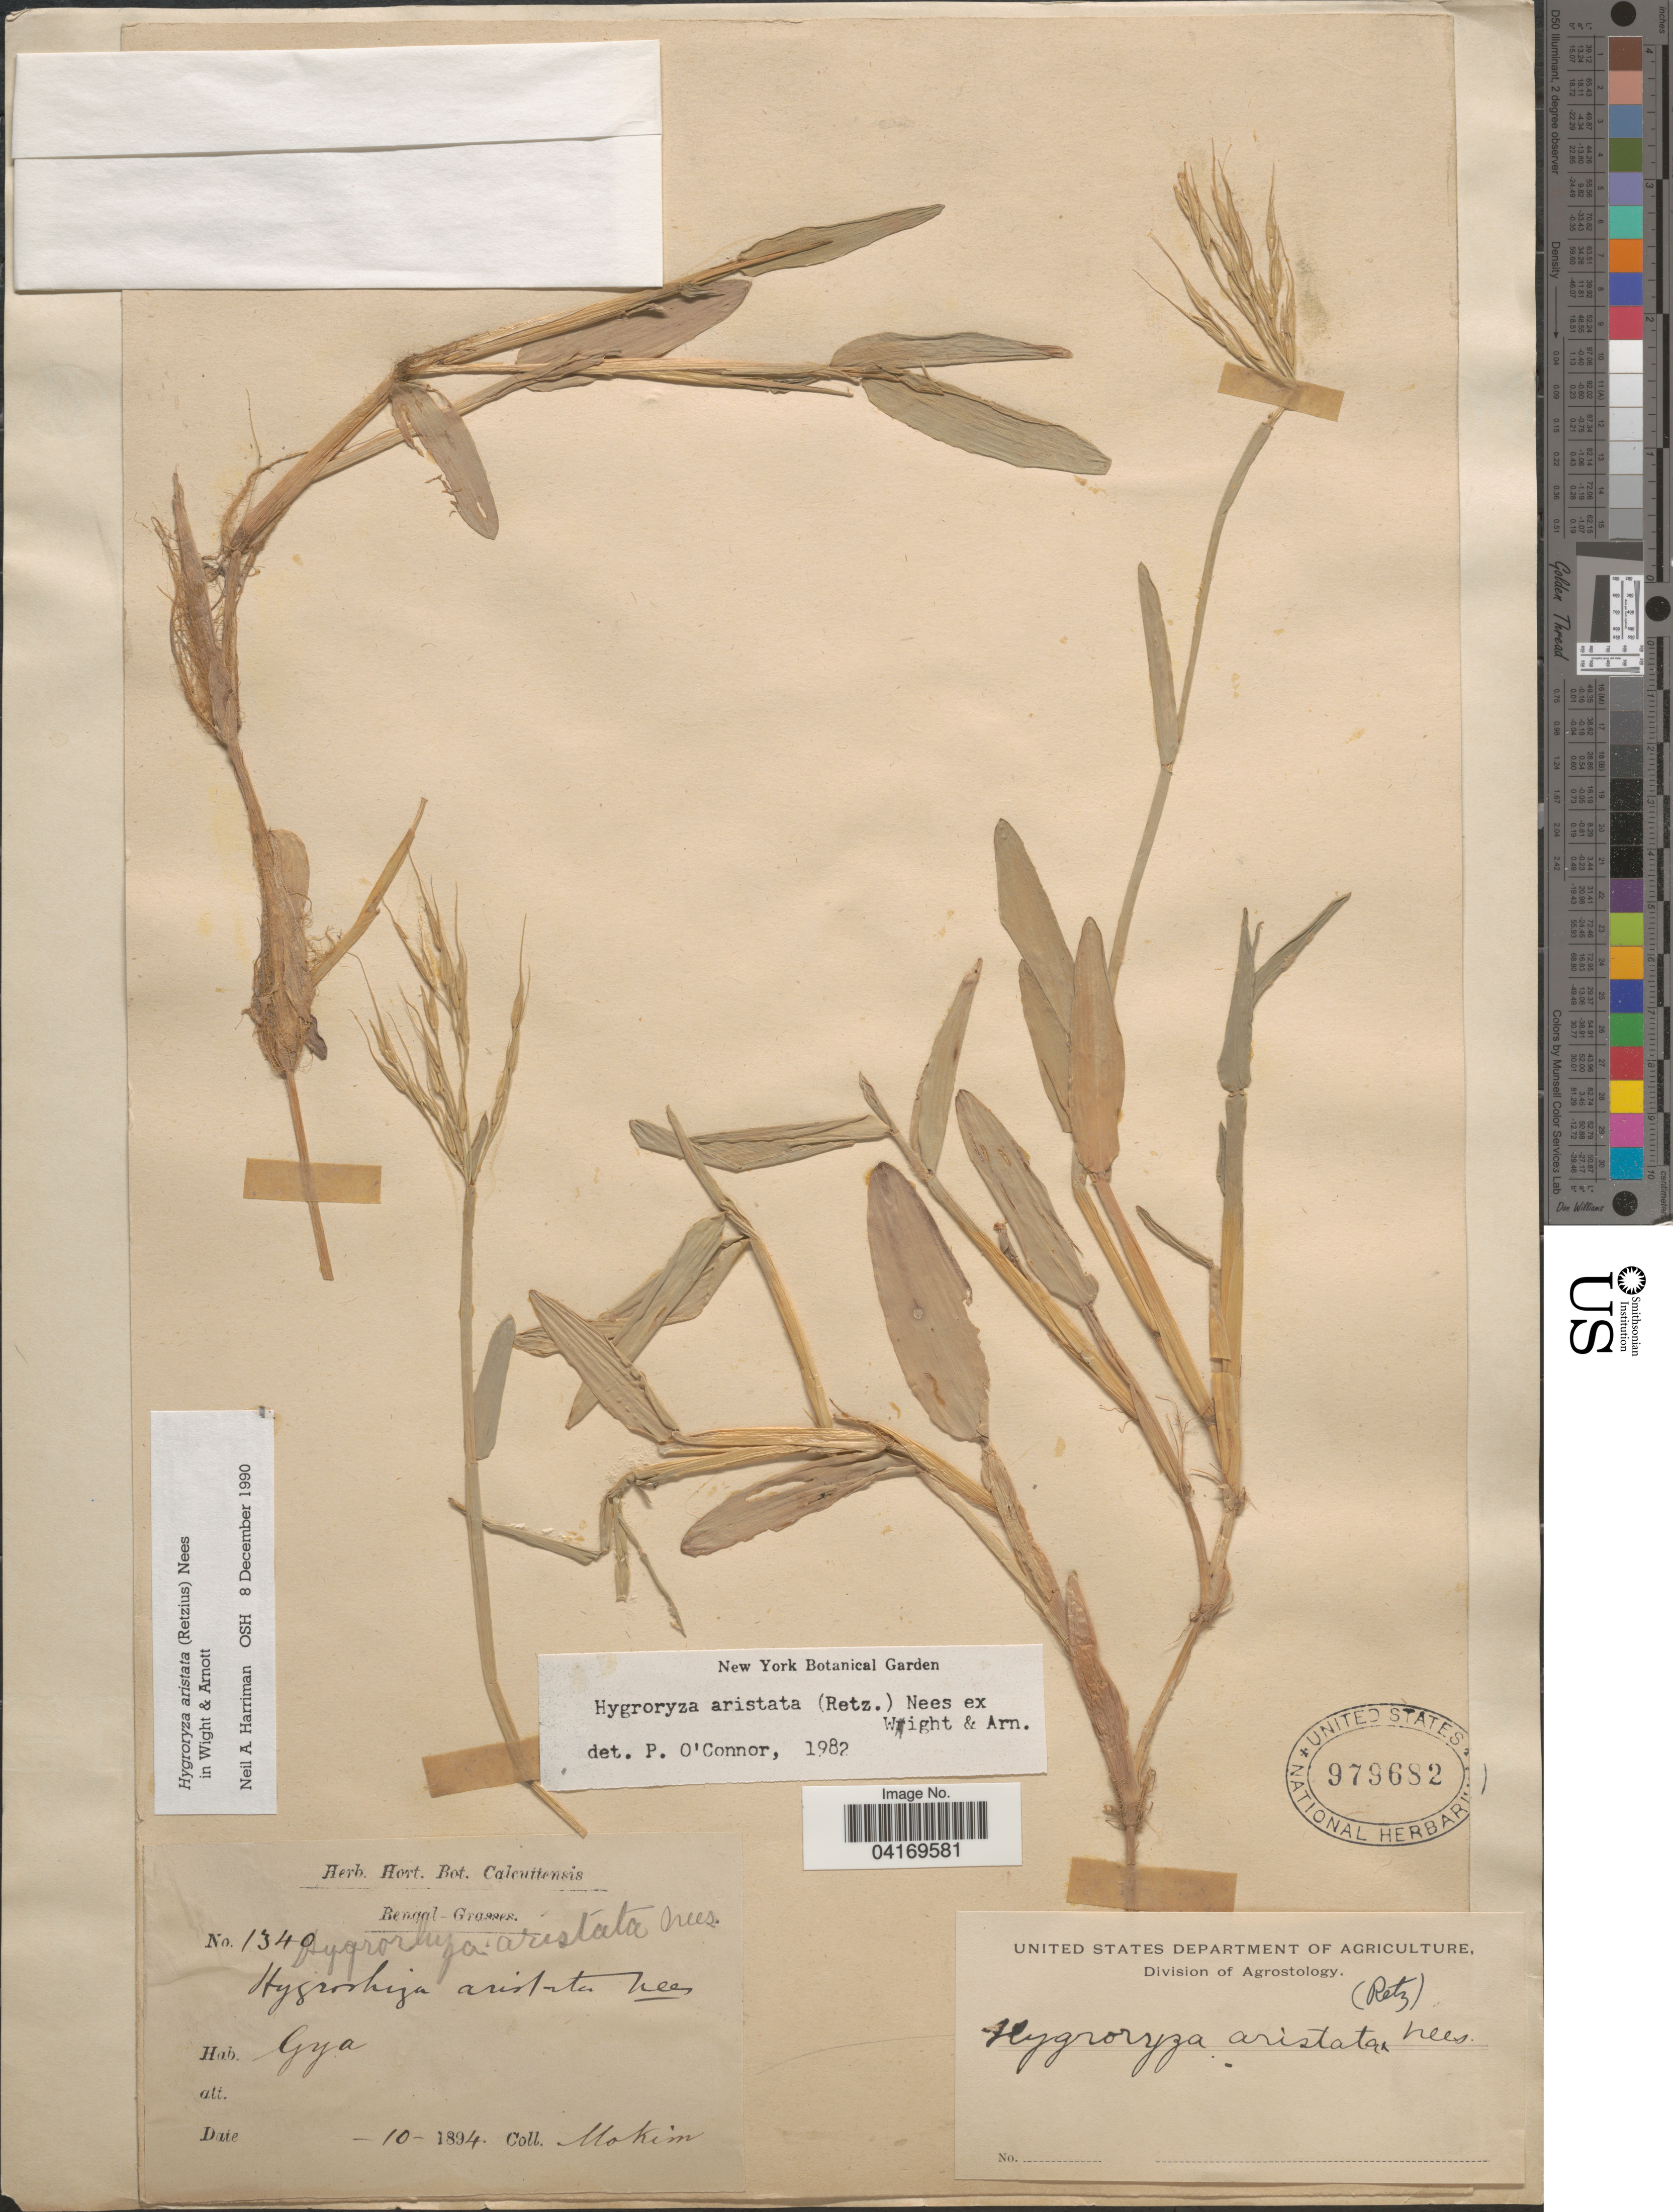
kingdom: Plantae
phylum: Tracheophyta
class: Liliopsida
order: Poales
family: Poaceae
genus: Hygroryza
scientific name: Hygroryza aristata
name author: (Retz.) Nees ex Wright & Arn.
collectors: -. Mokim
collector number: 1340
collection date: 1894-10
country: India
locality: Bengal. Gya.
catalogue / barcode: US 979682